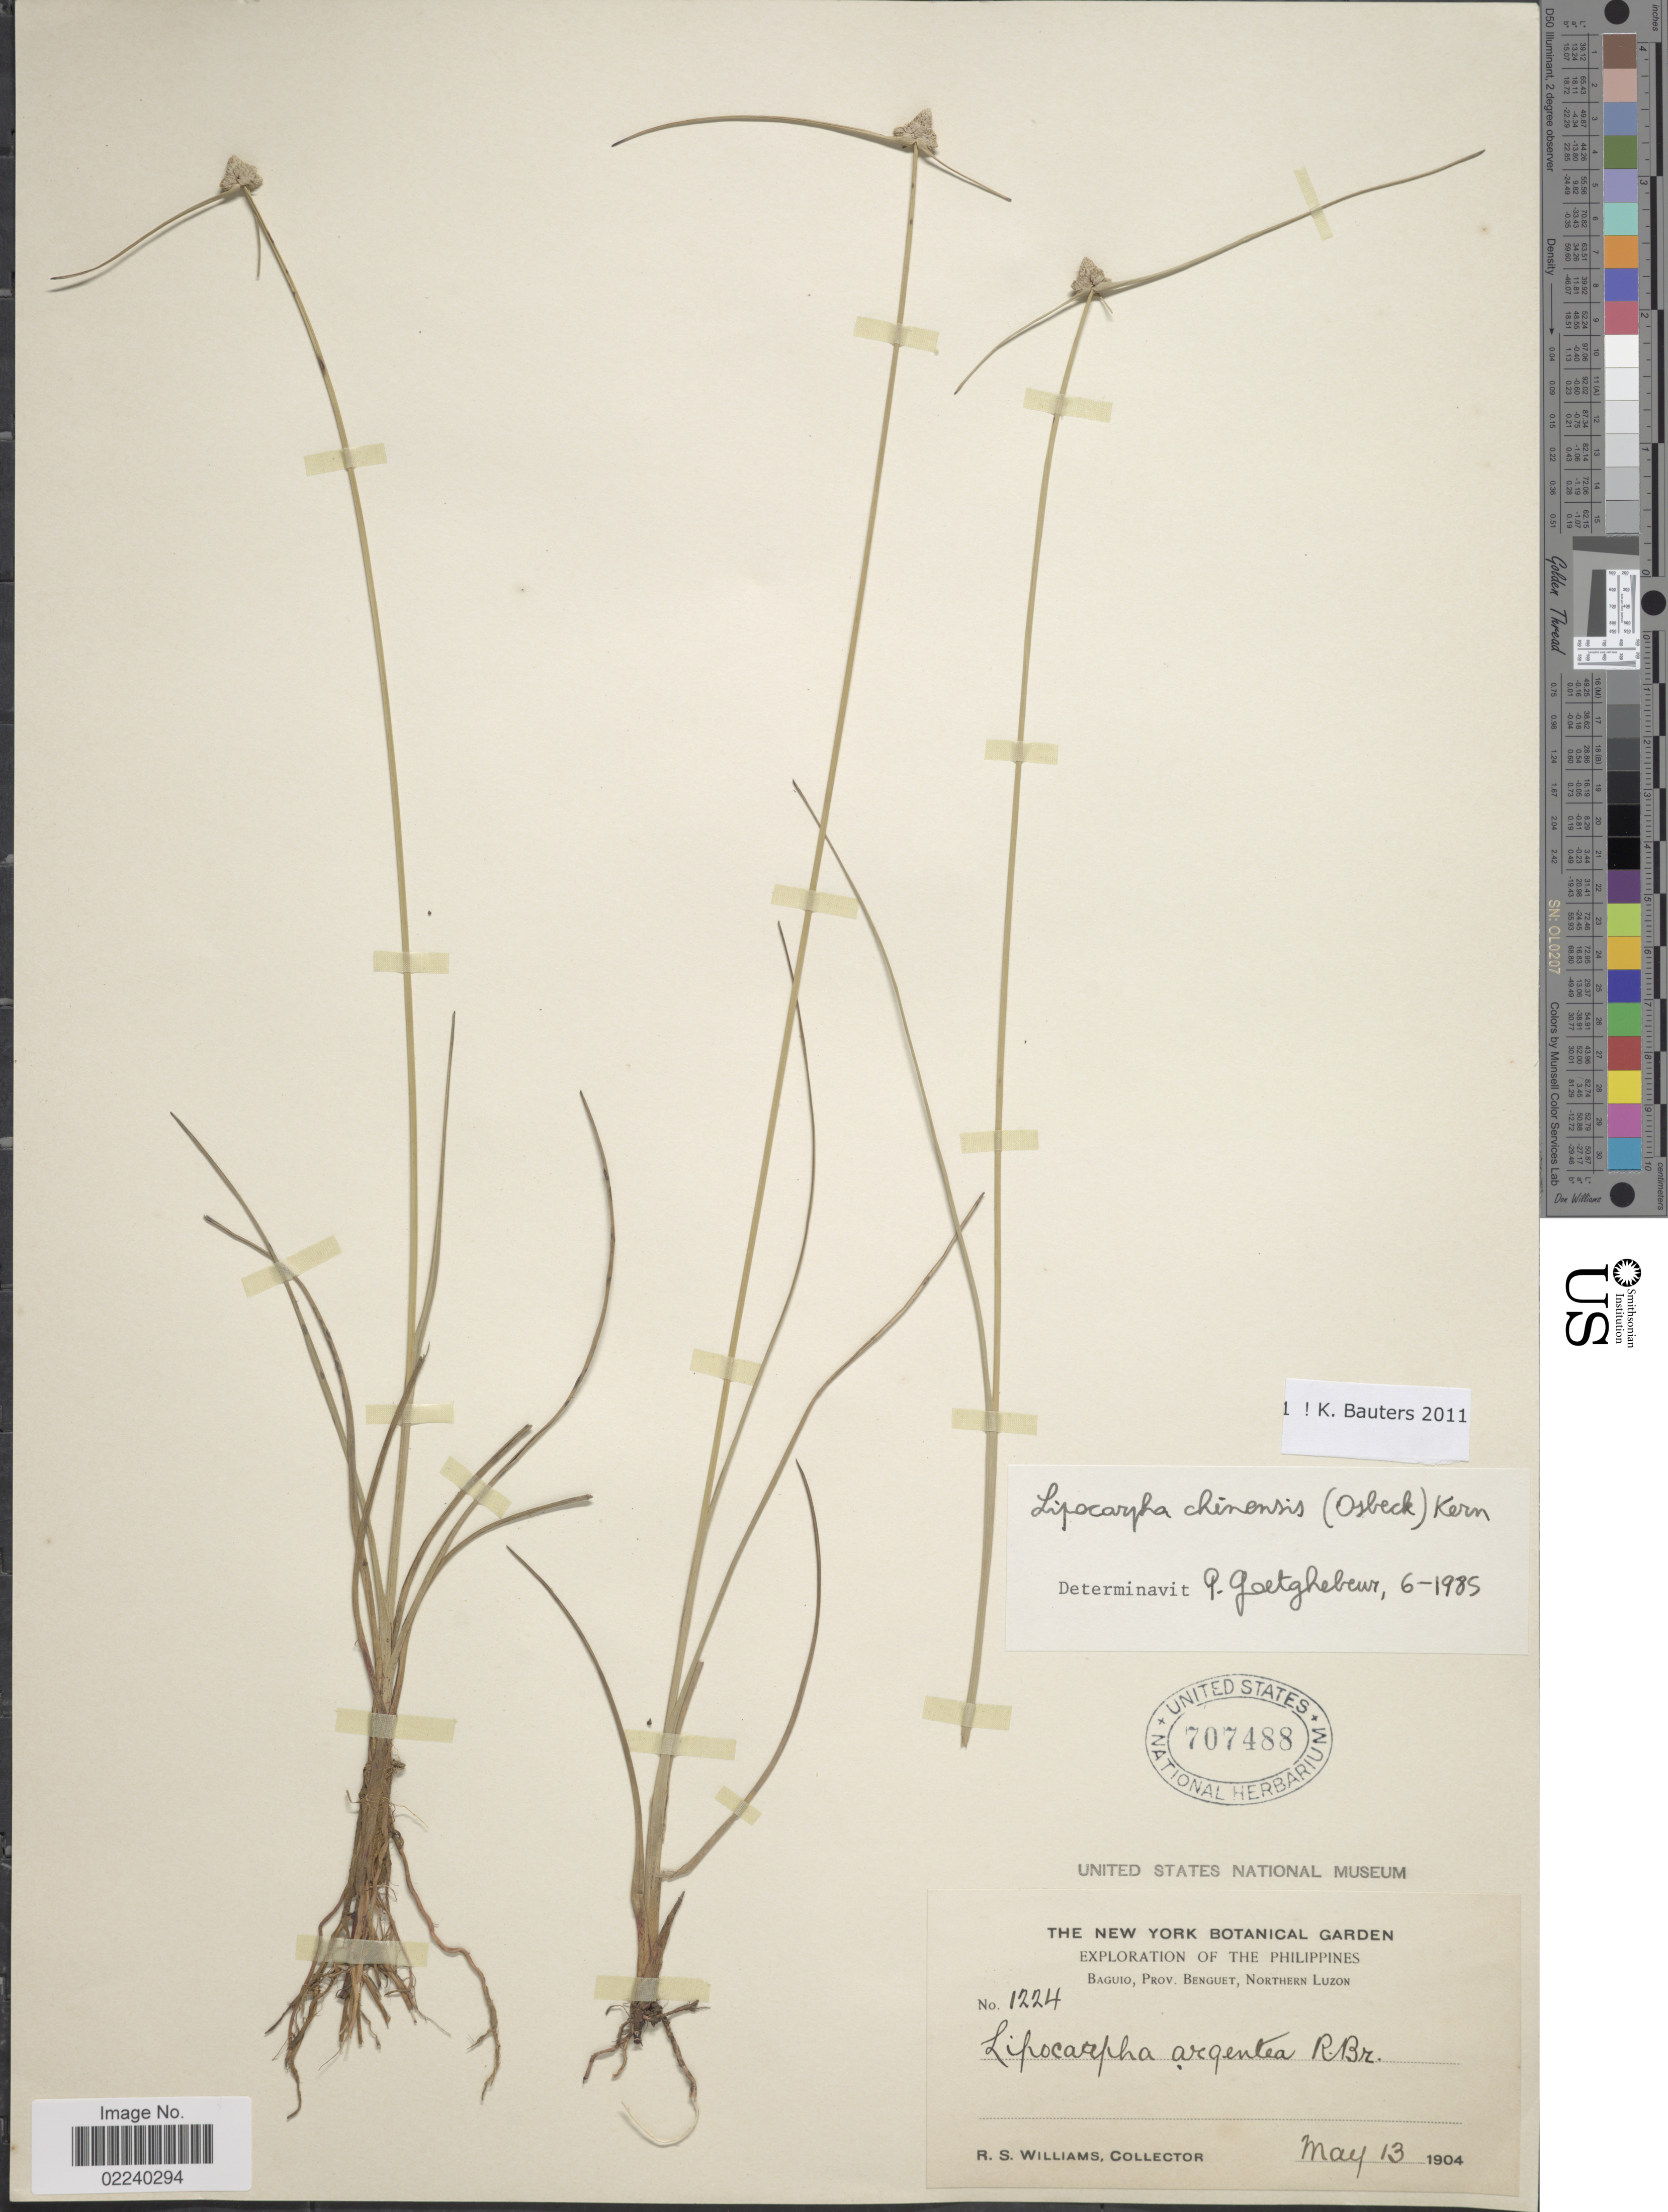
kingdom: Plantae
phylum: Tracheophyta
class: Liliopsida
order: Poales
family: Cyperaceae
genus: Cyperus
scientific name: Cyperus albescens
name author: (Steud.) Larridon & Govaerts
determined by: Strong, M. T., (US), Smithsonian Institution - National Museum of Natural History (UNITED STATES)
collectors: R. S. Williams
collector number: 1224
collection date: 1904-05-13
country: Philippines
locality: Baguio, Prov. Benguet, Northern Luzon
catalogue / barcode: US 707488